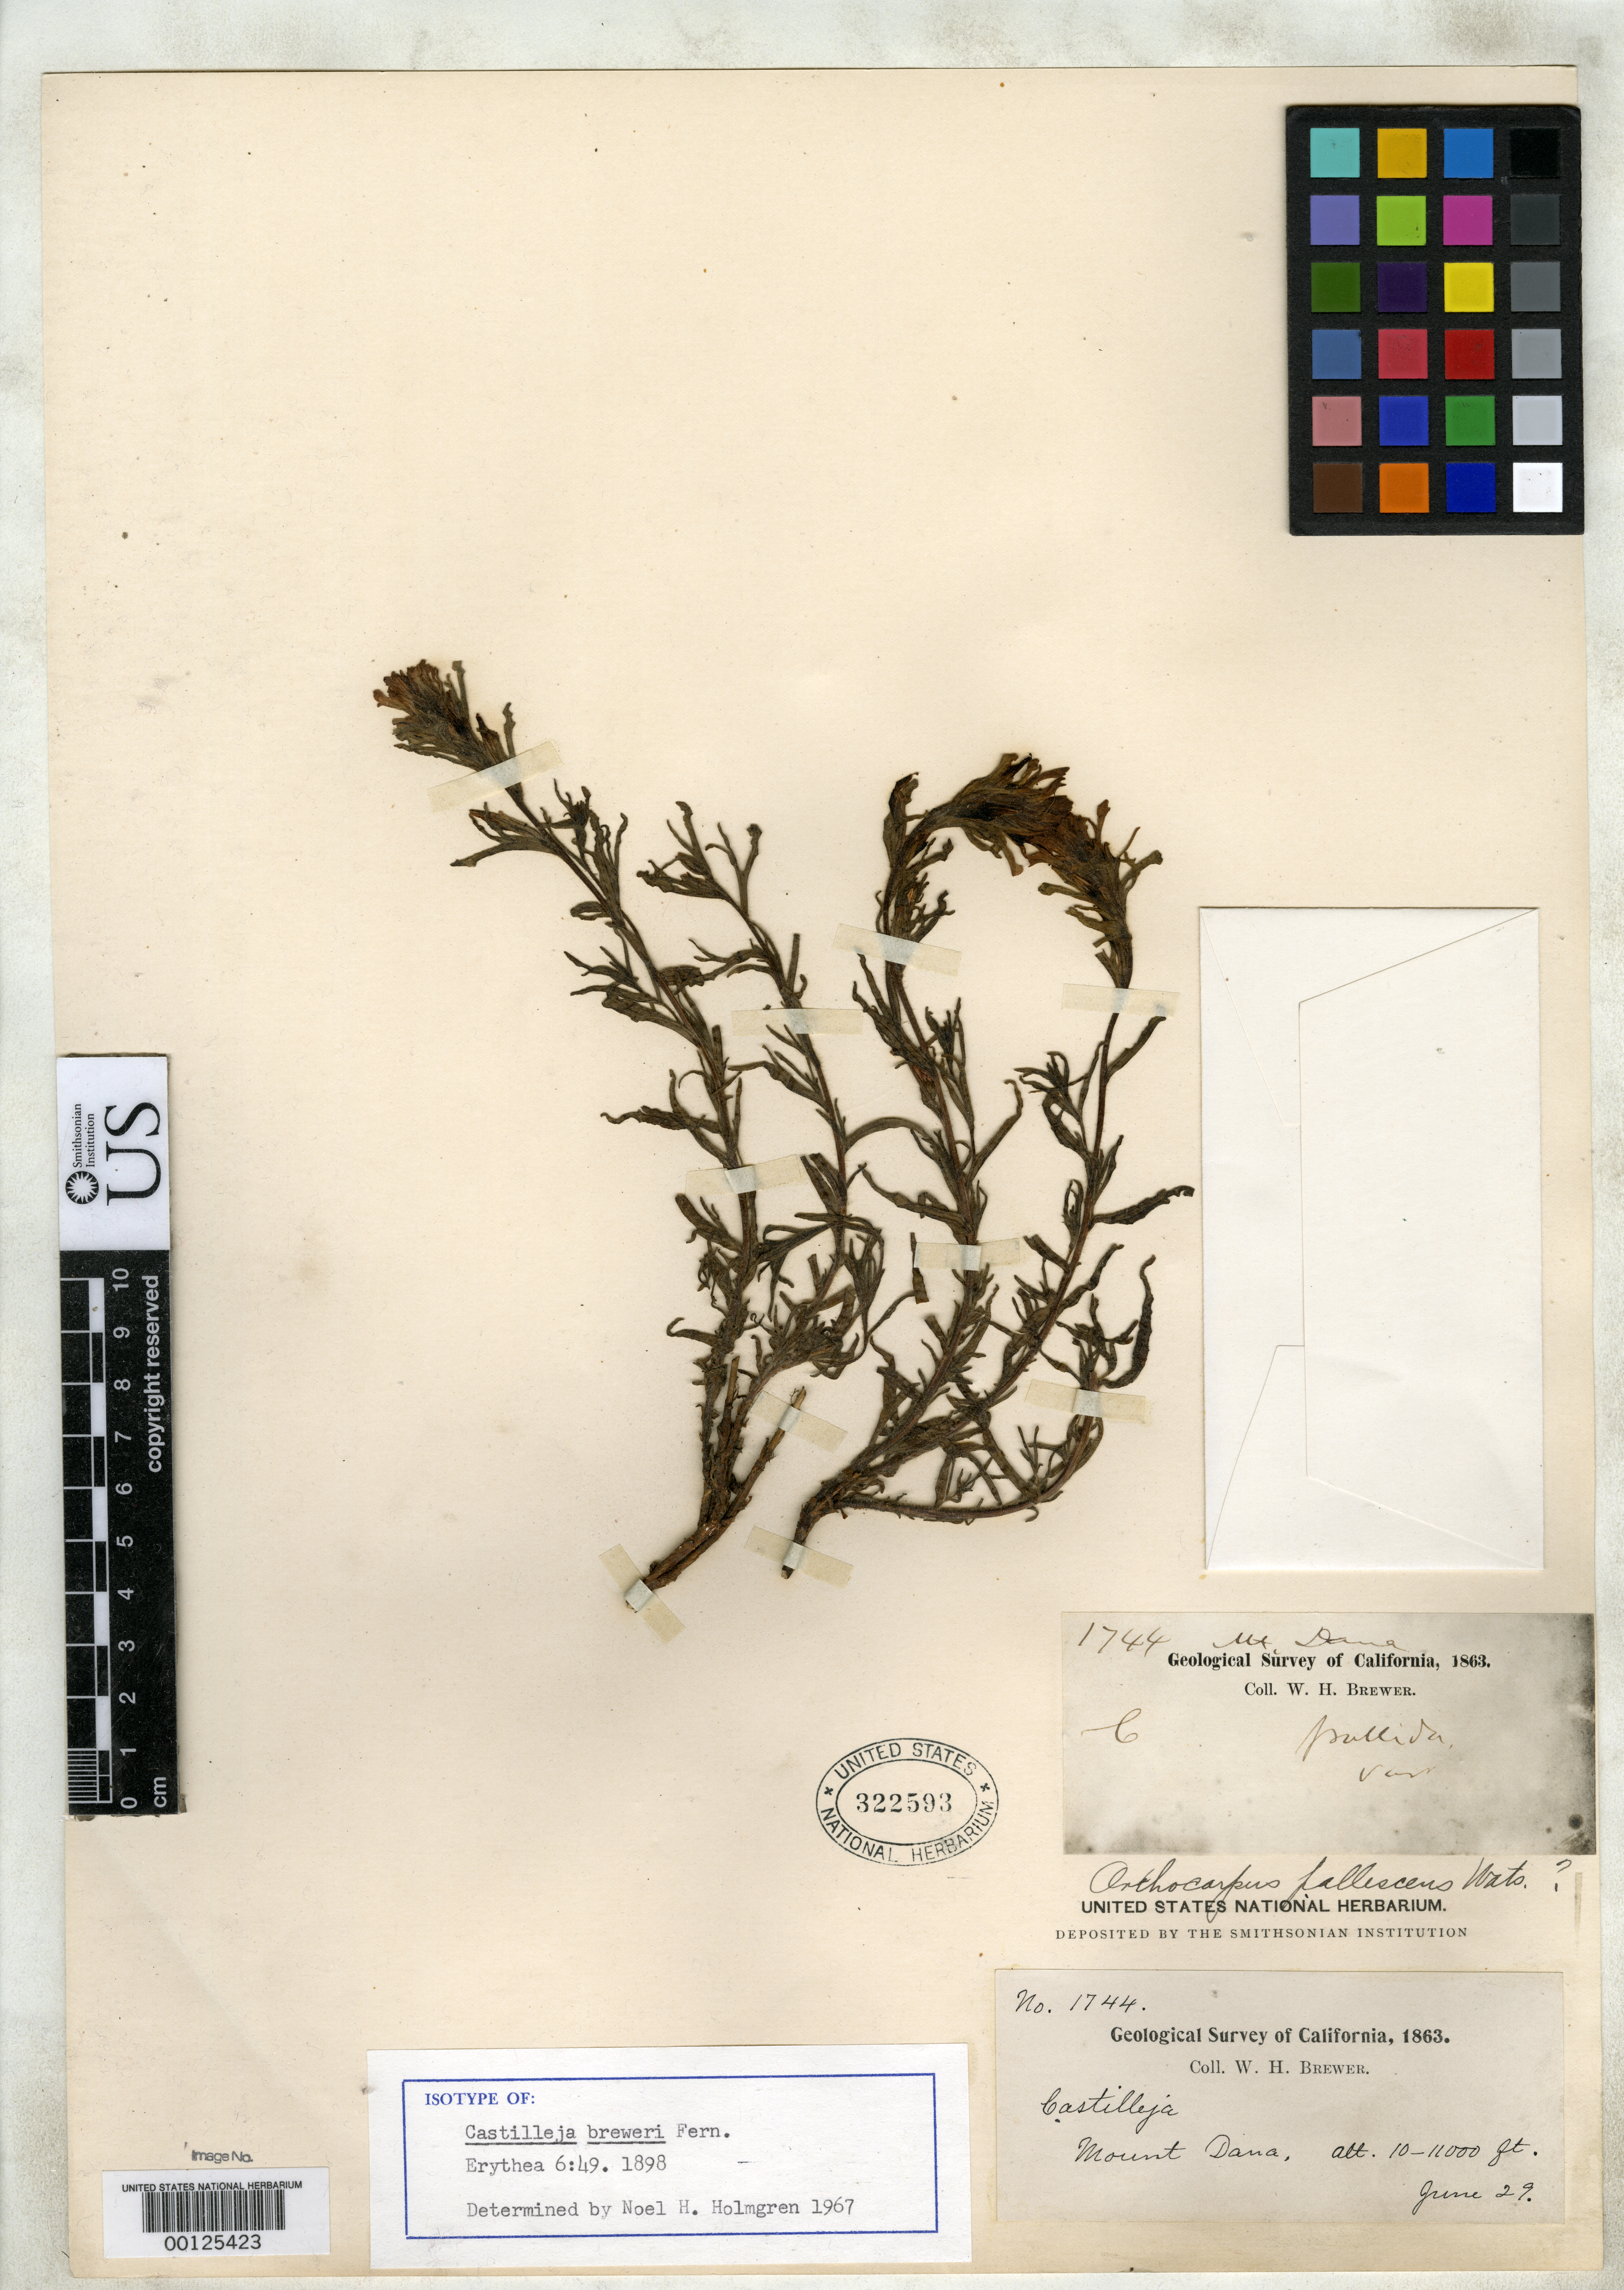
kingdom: Plantae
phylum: Tracheophyta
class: Magnoliopsida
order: Lamiales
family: Orobanchaceae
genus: Castilleja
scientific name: Castilleja breweri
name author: Fernald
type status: Isotype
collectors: W. H. Brewer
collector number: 1744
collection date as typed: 29 Jun 1863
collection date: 1863-06-29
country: United States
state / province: California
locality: Mt. Dana.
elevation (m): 3048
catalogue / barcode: US 322593